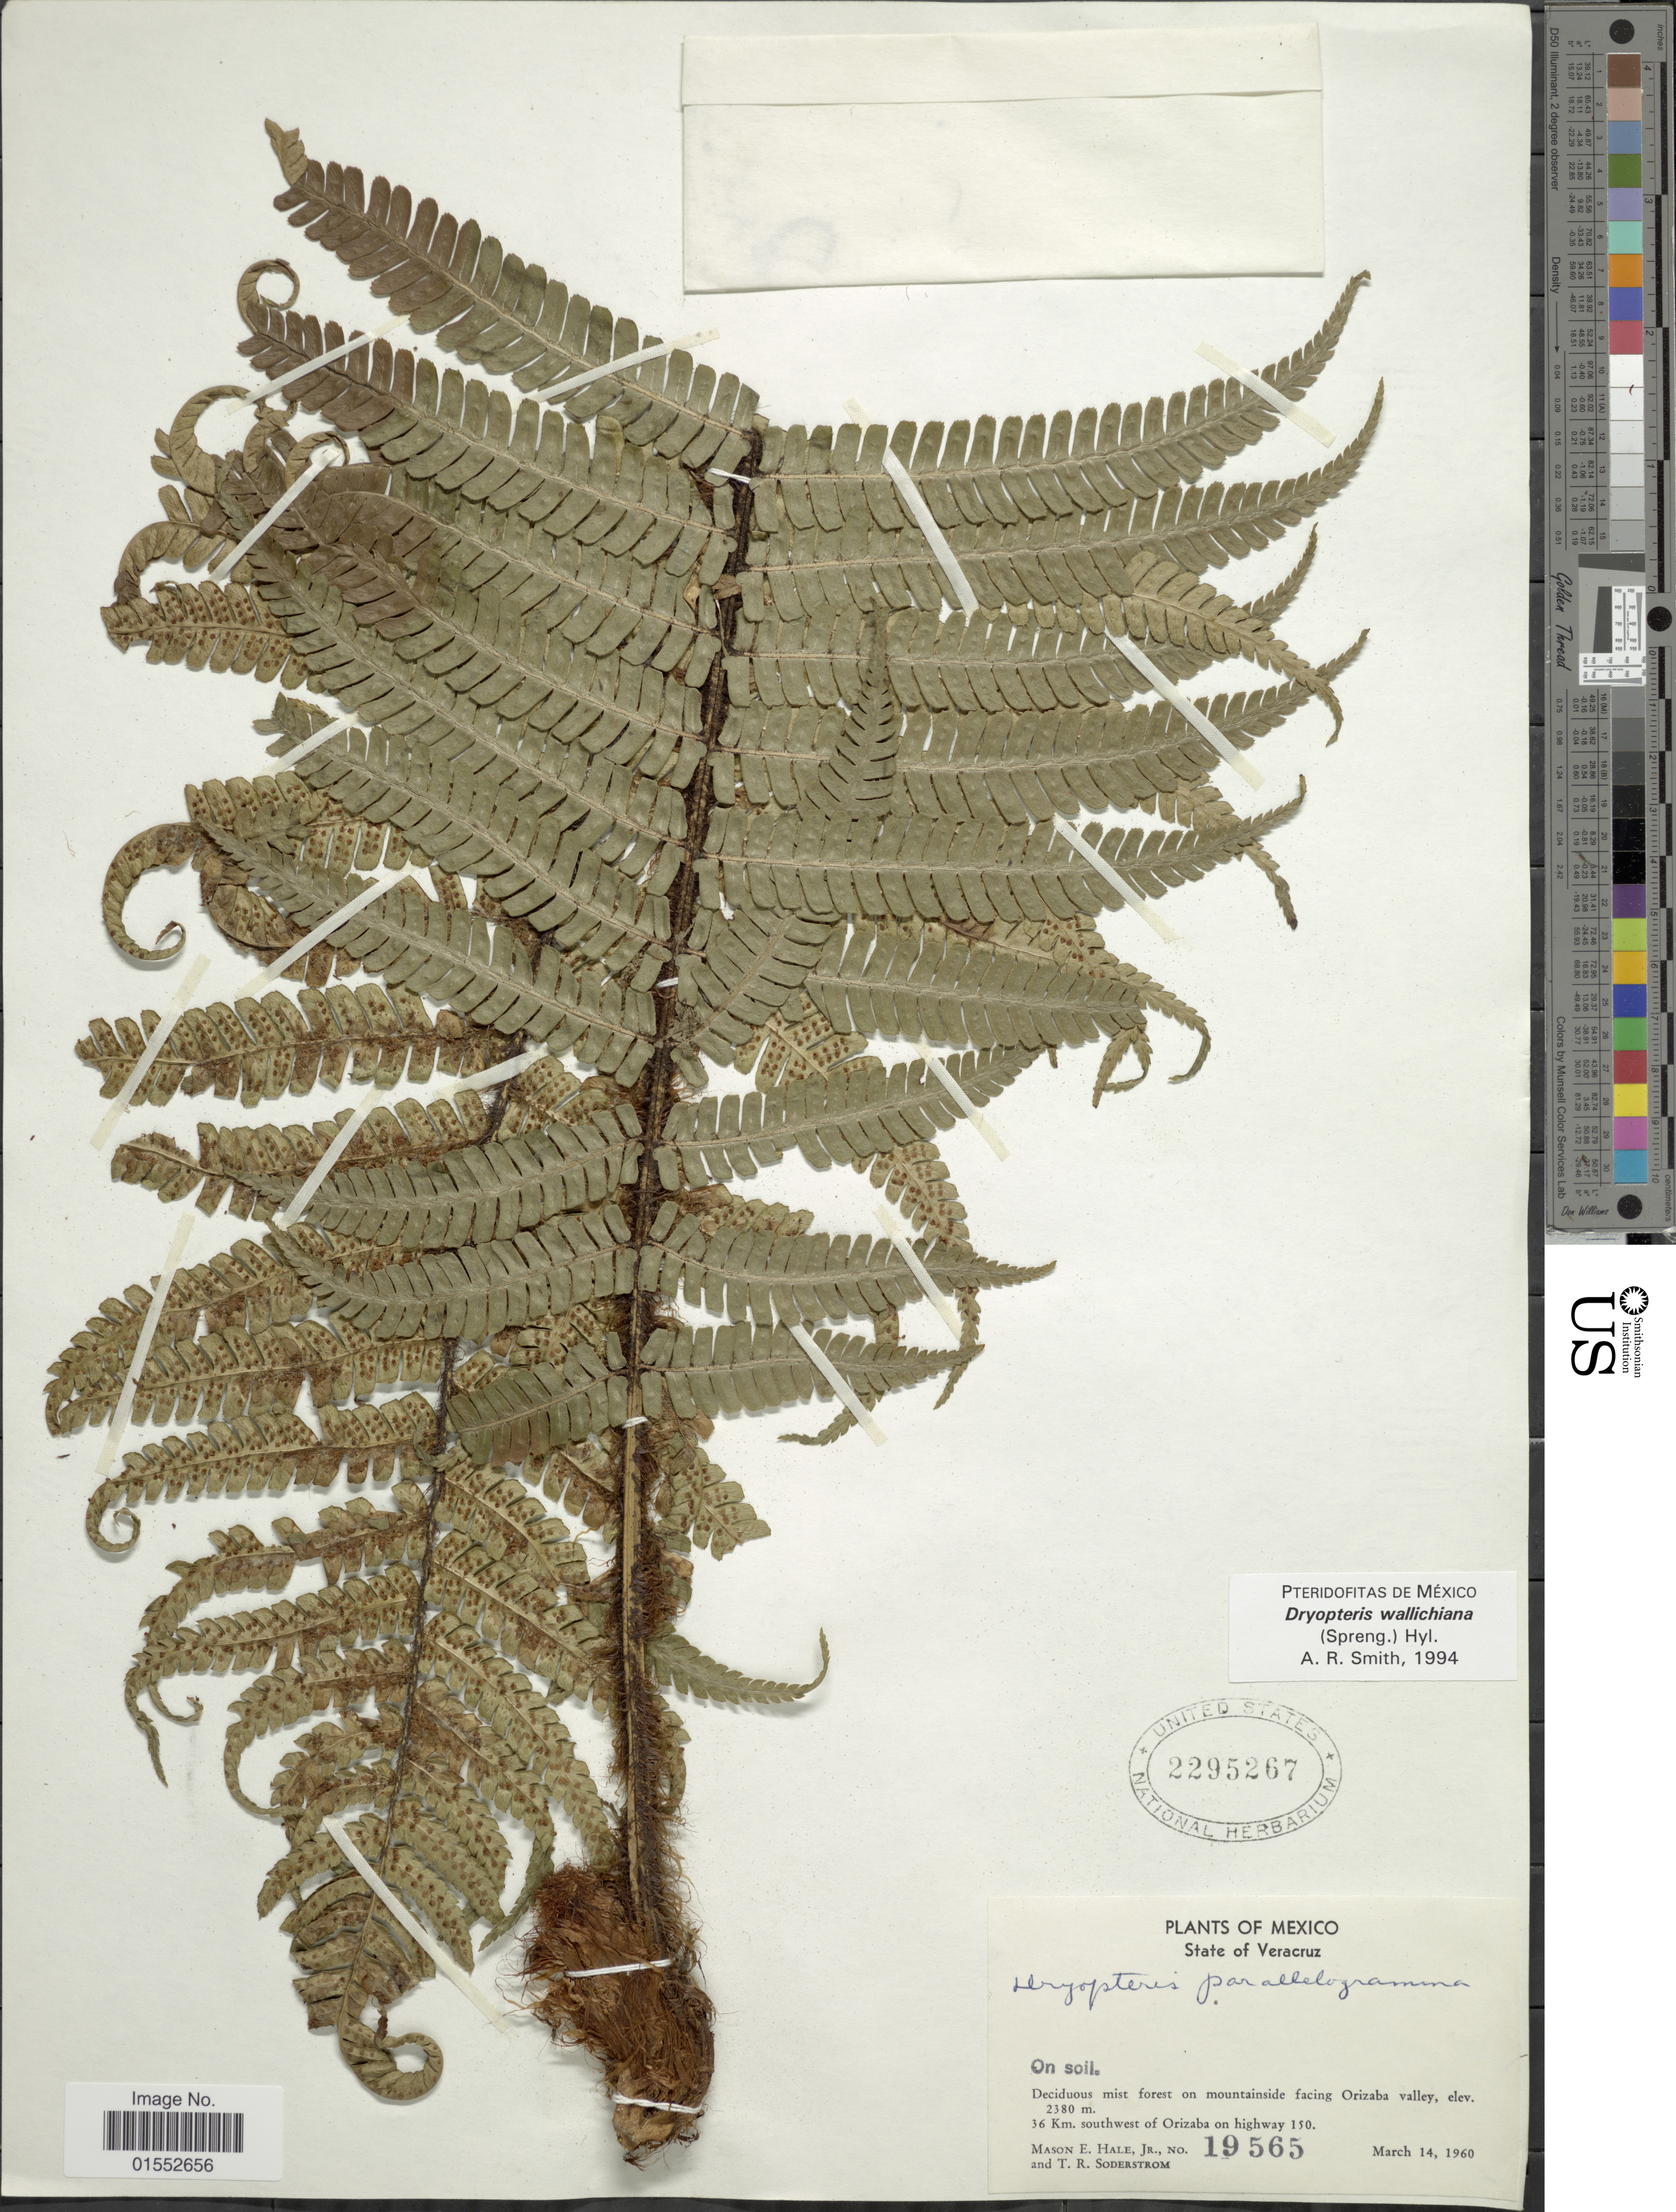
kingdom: Plantae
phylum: Tracheophyta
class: Polypodiopsida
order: Polypodiales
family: Dryopteridaceae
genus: Dryopteris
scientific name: Dryopteris wallichiana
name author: (Spreng.) Hyl.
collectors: M. Hale & T. R. Soderstrom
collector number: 19565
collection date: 1960-03-14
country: Mexico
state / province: Veracruz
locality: Mountainside facing Orizaba valley, 36 km southwest of Orizaba on highway 150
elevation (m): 2380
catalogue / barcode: US 2295267